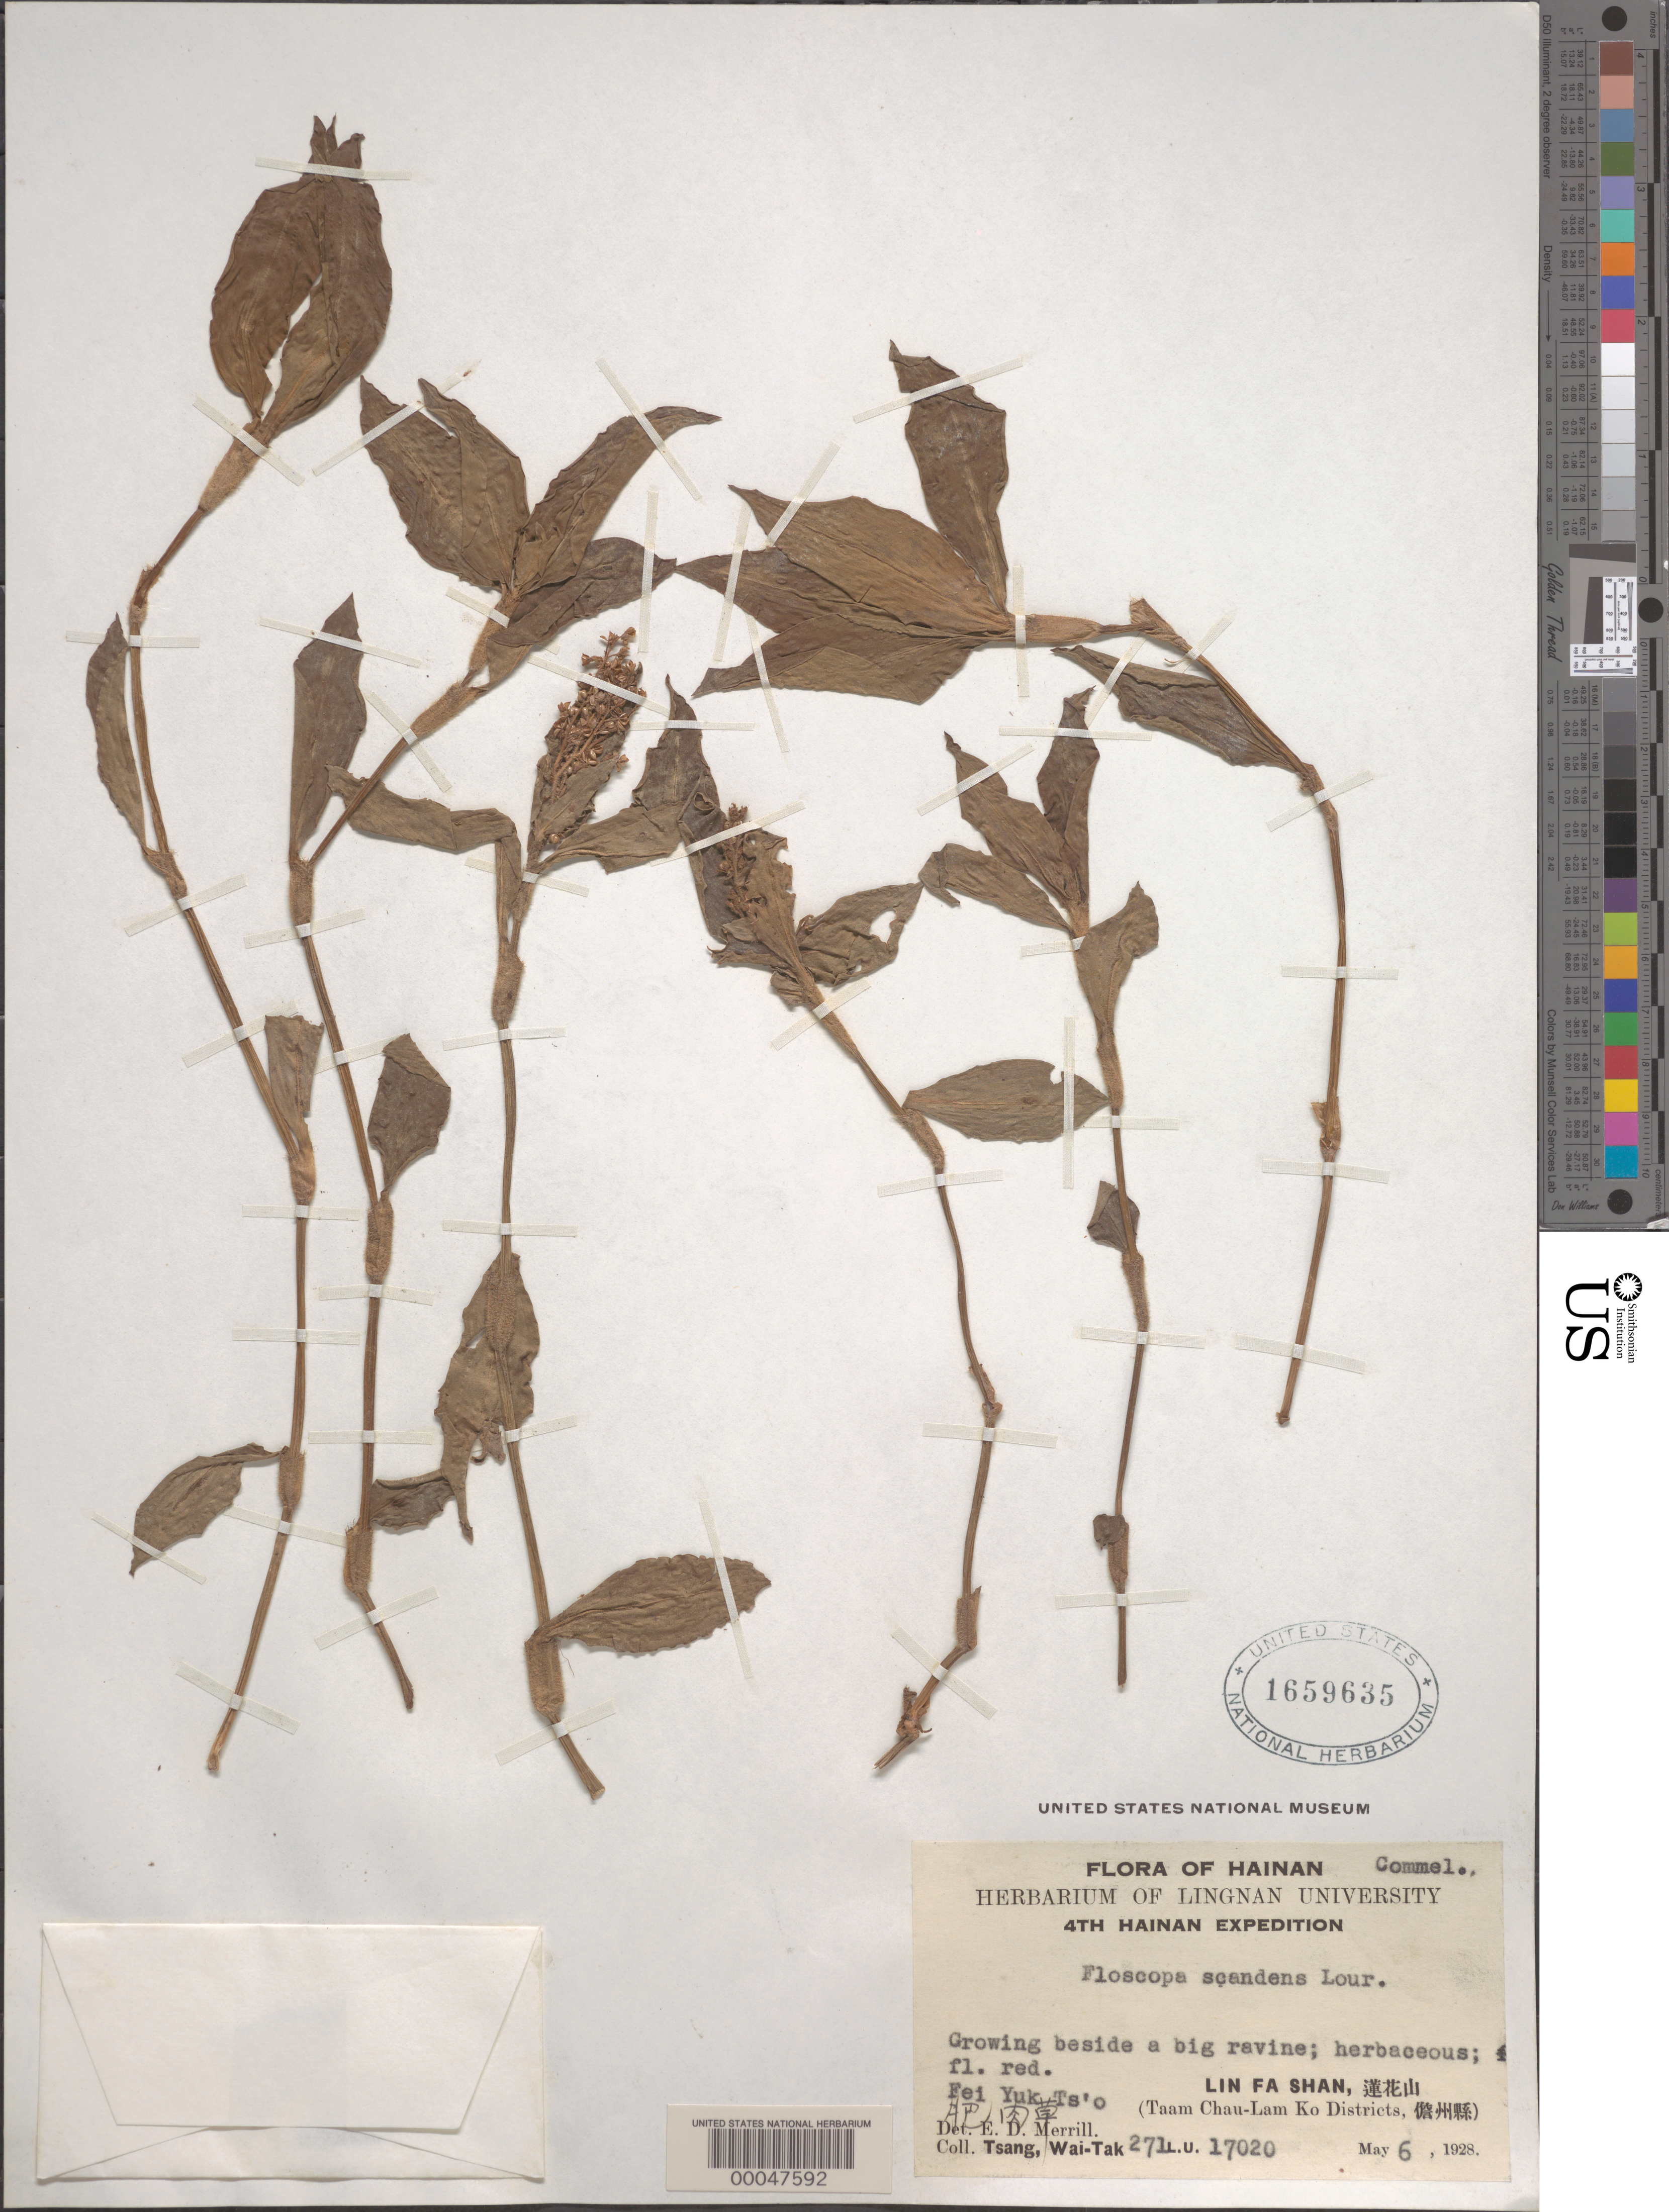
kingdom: Plantae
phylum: Tracheophyta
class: Liliopsida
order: Commelinales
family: Commelinaceae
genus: Floscopa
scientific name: Floscopa scandens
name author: Lour.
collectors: W. T. Tsang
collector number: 271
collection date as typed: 06 May 1928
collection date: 1928-05-06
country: China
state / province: Hainan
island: Hainan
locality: Hainan; lin fa shan, fei yuk ts'o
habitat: Near ravine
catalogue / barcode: US 1659635